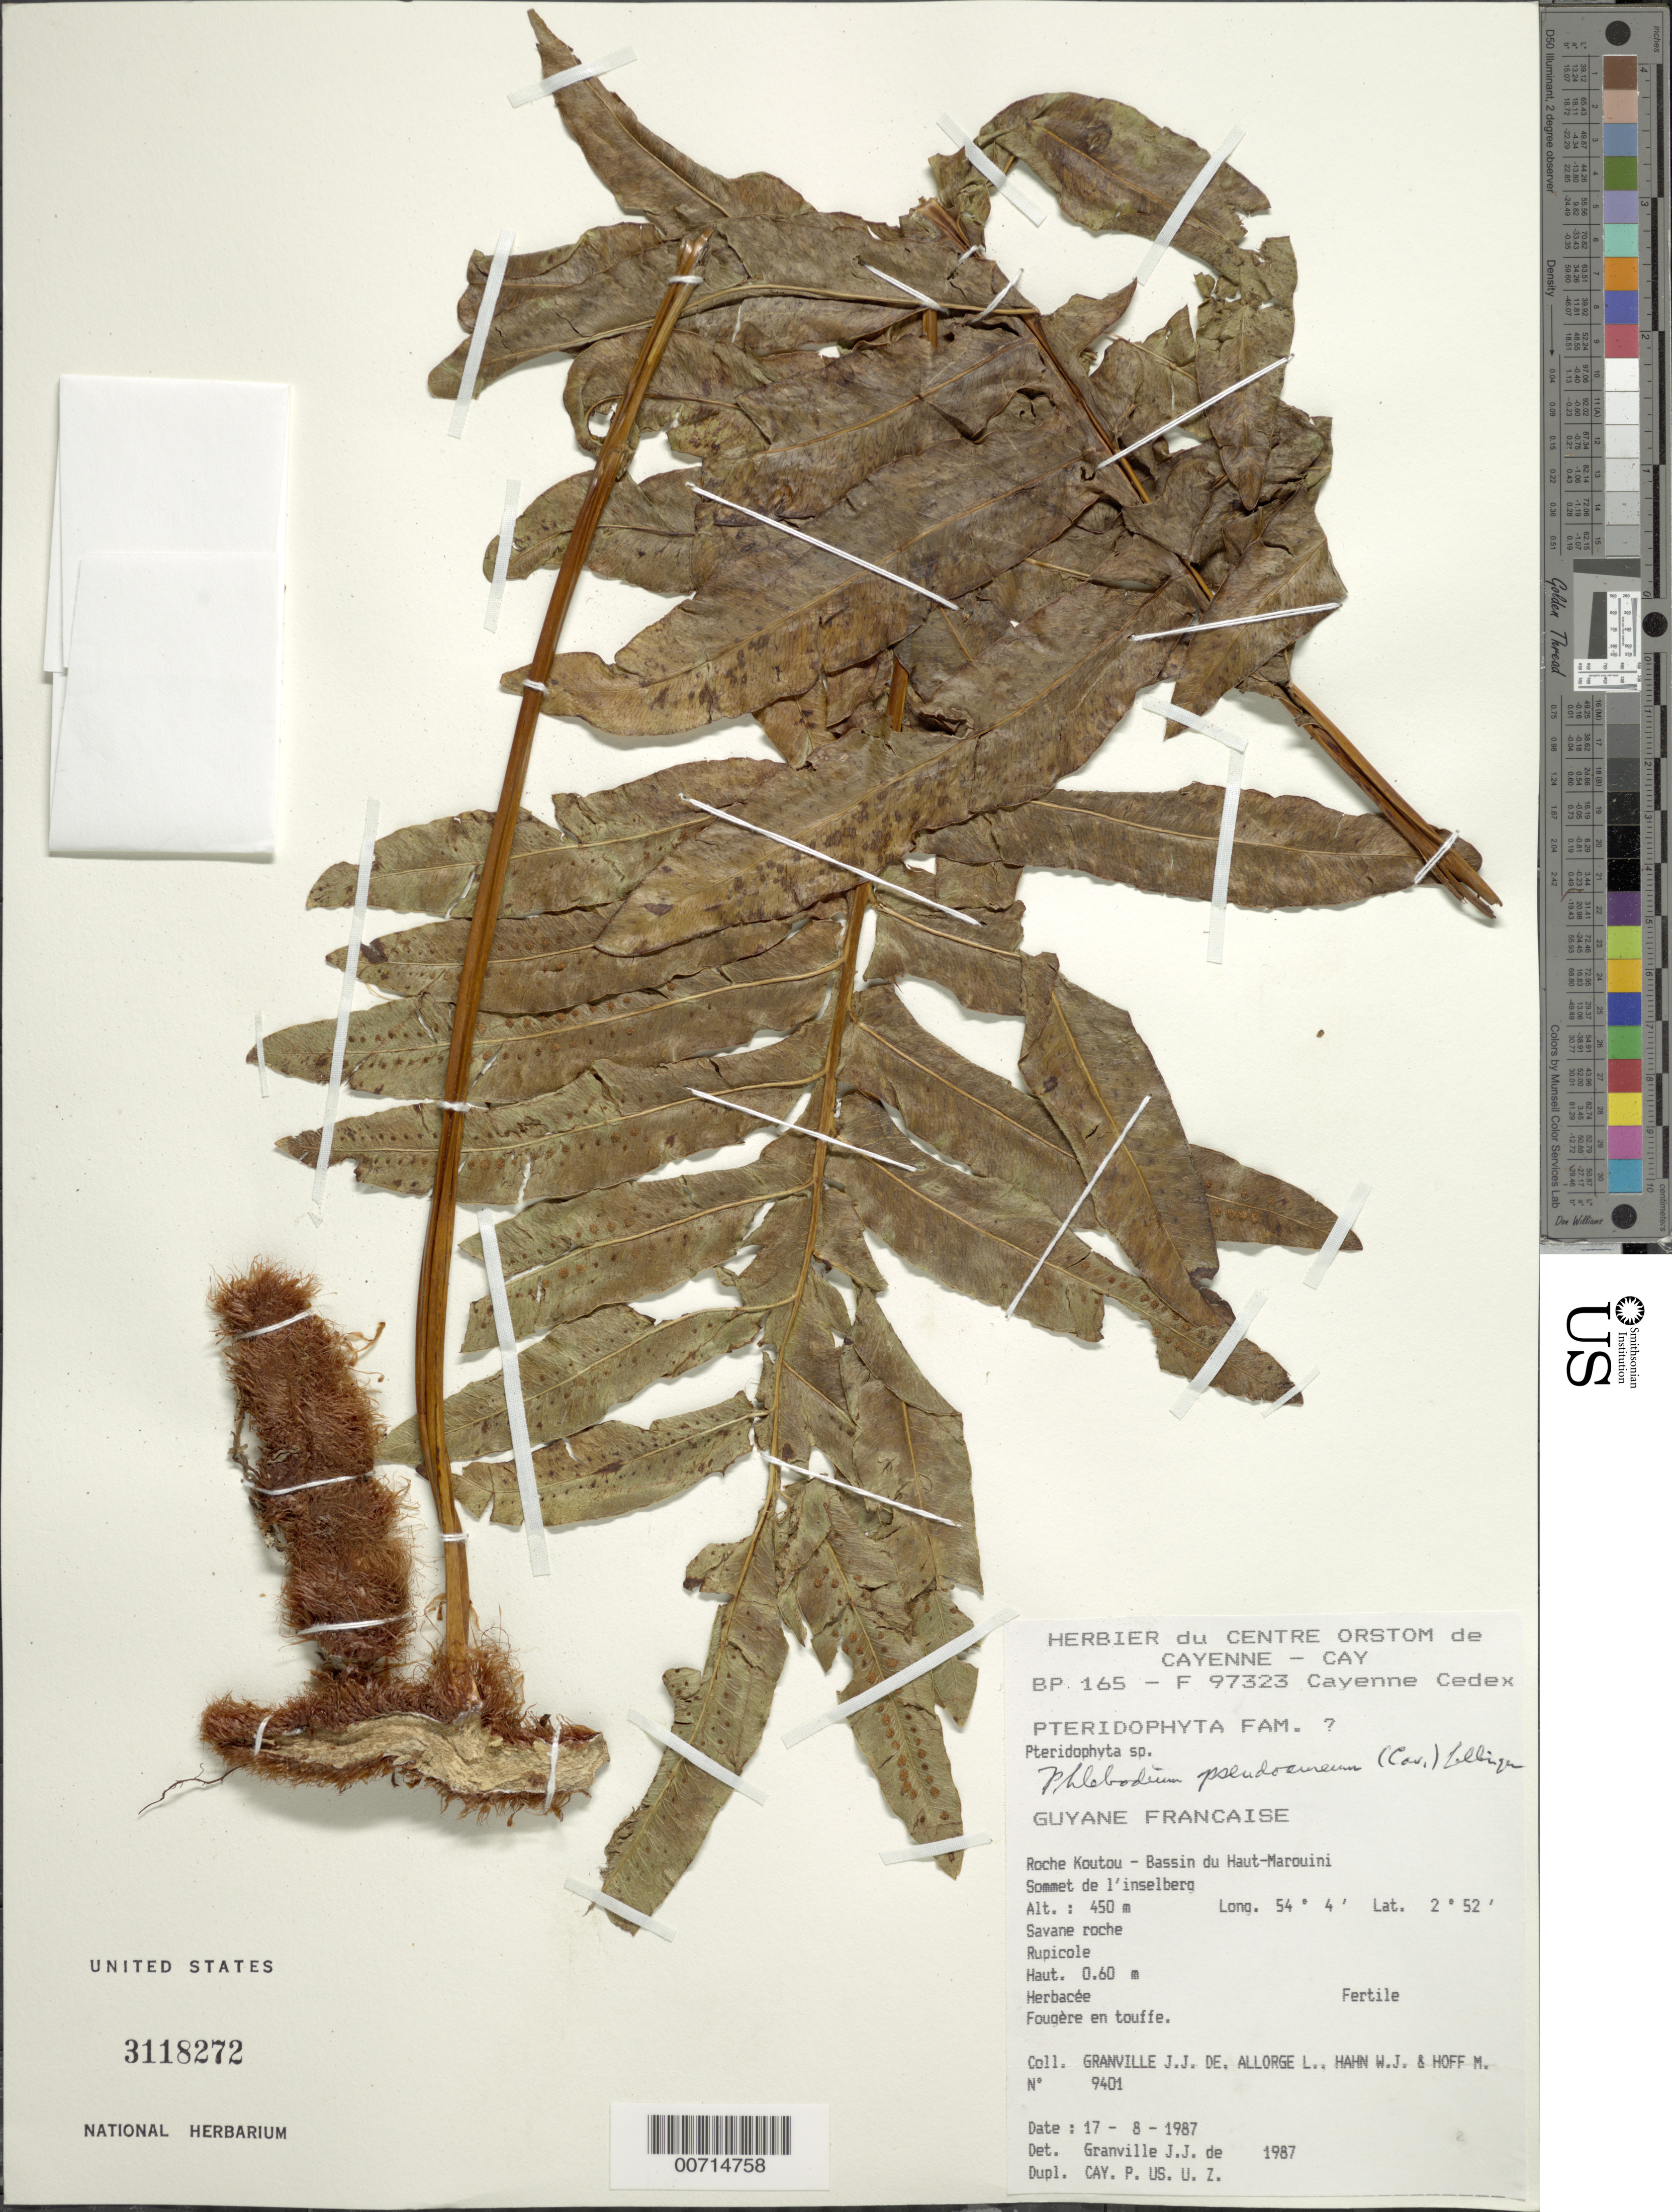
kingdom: Plantae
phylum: Tracheophyta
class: Polypodiopsida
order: Polypodiales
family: Polypodiaceae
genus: Phlebodium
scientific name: Phlebodium pseudoaureum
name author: (Cav.) Lellinger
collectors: J.-J. de Granville, L. Allorge, W. J. Hahn & M. Hoff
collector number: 9401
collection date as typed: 17-Aug-87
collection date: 1987-08-17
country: French Guiana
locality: Roche Koutou, Bassin du Haut-Marouini, Sommet de l'inselberg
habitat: Savane roche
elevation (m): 450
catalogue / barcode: US 3118272